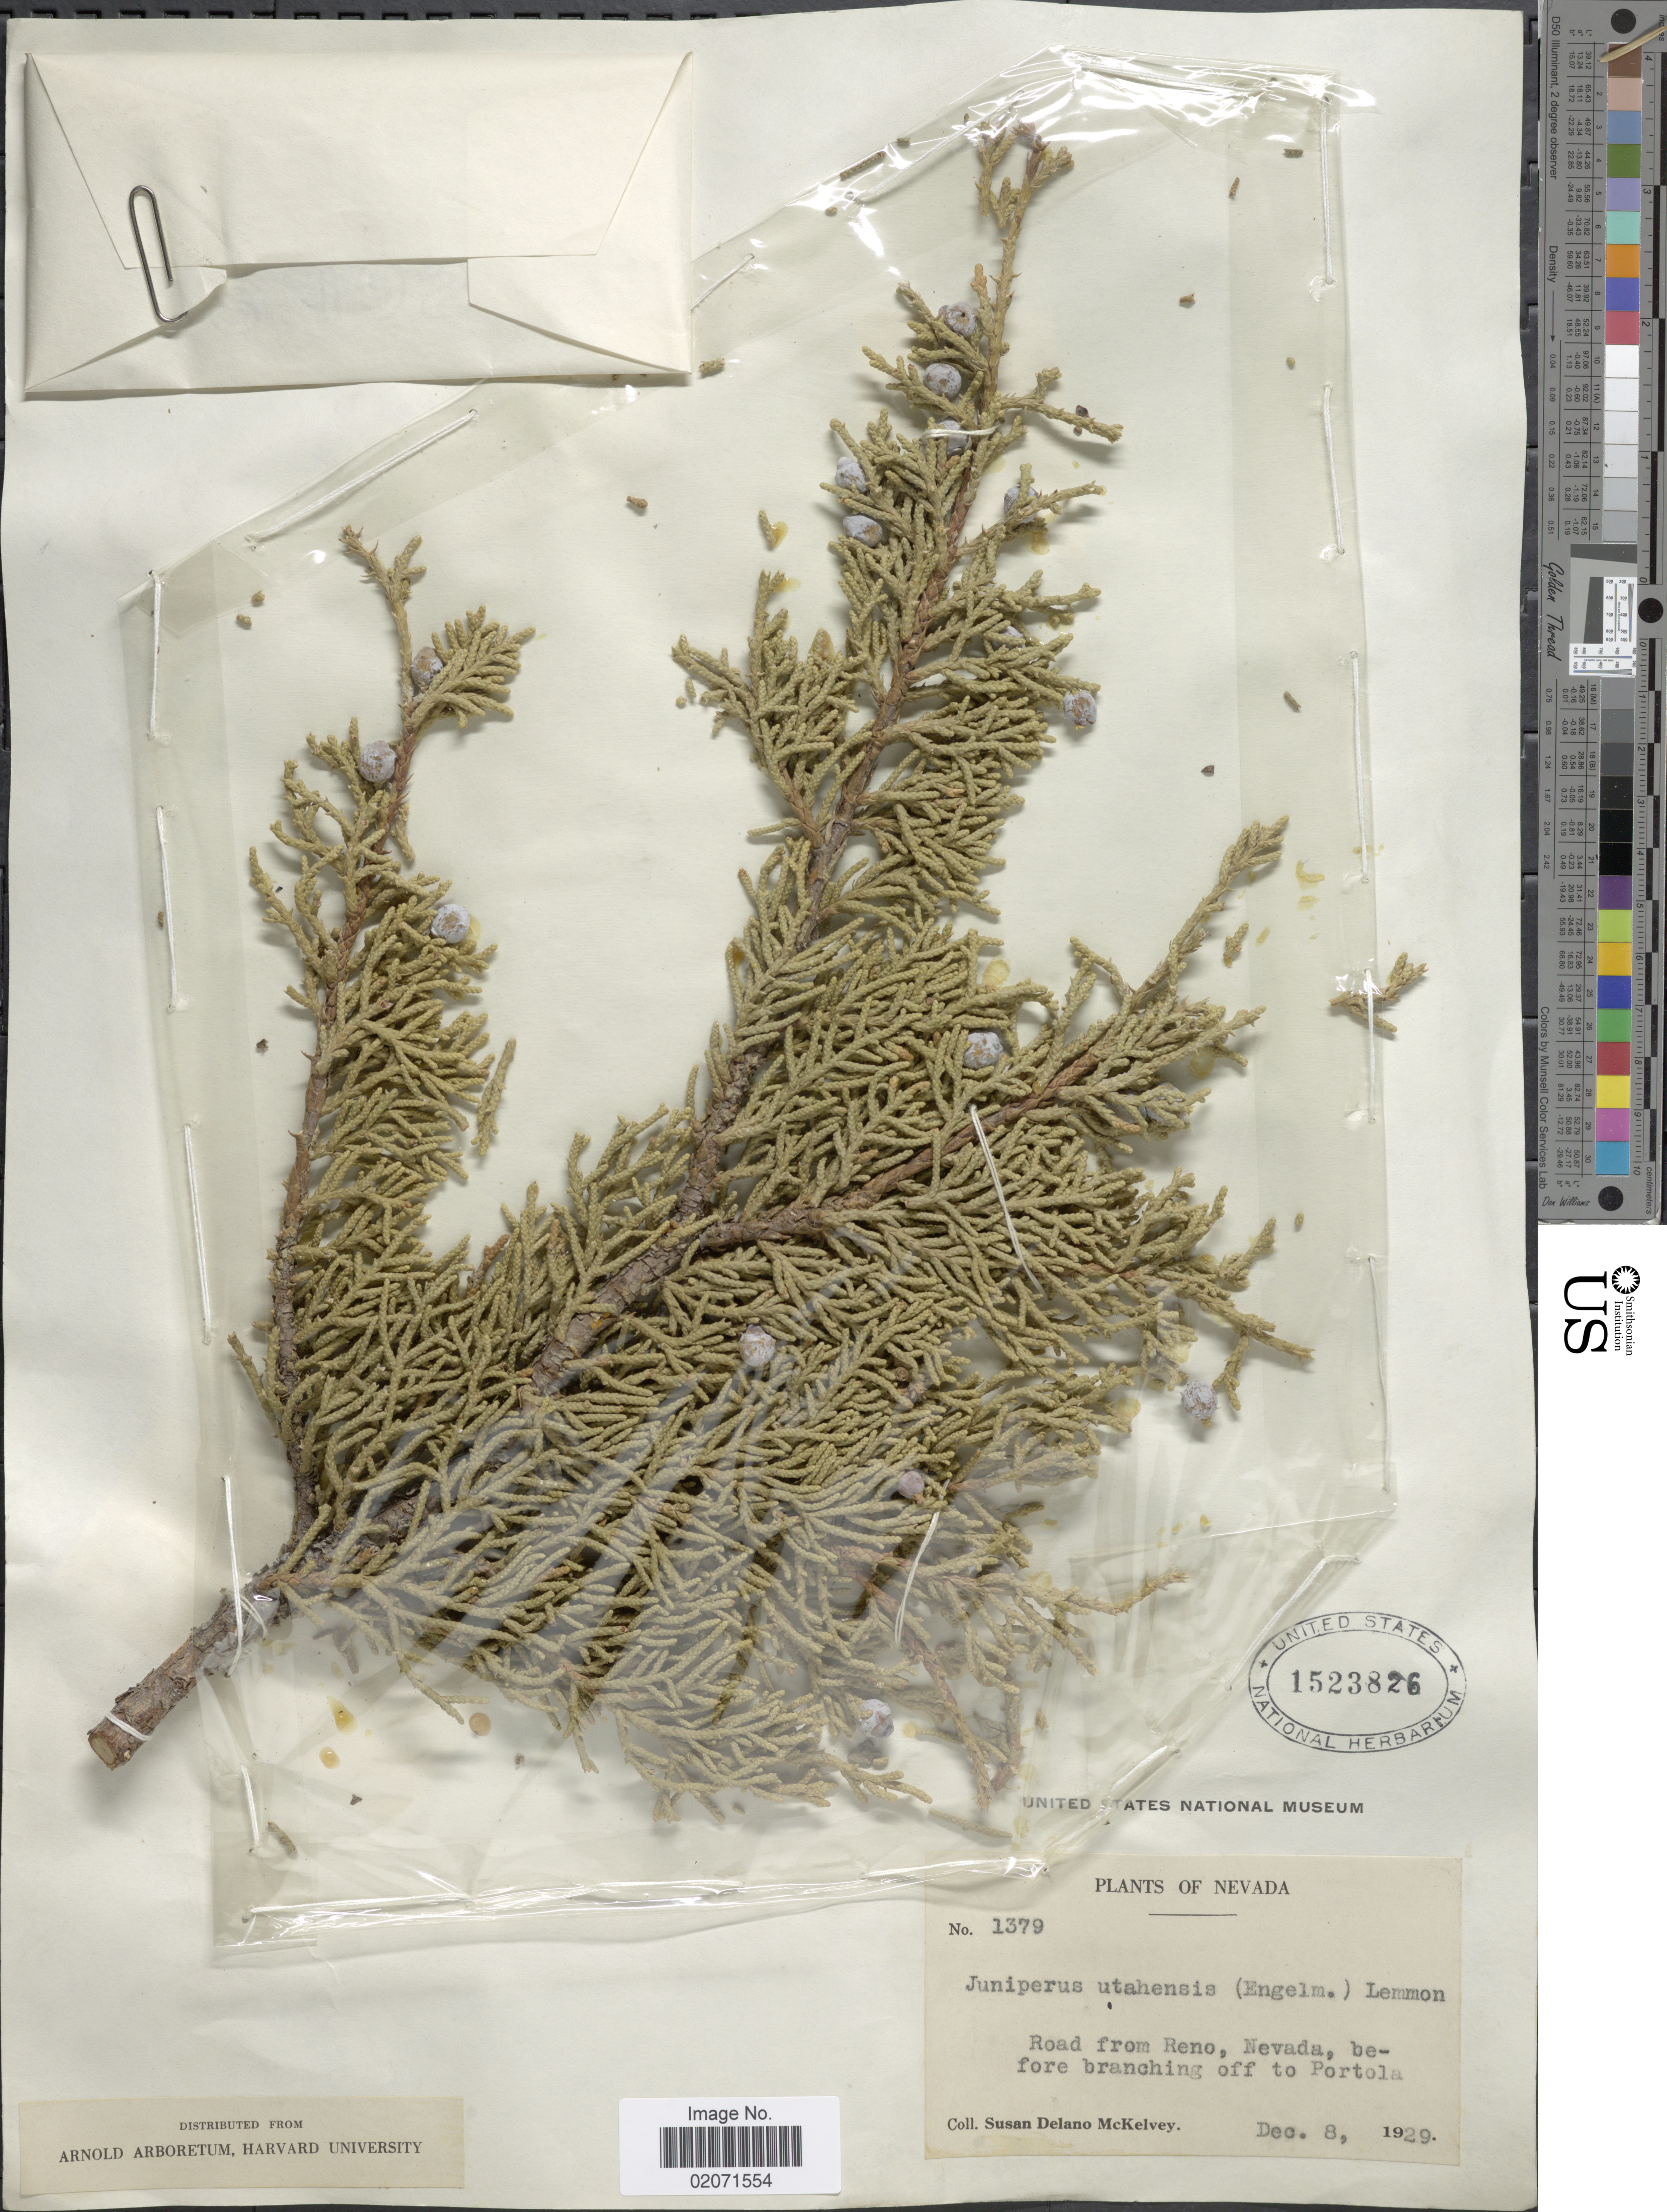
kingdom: Plantae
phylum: Tracheophyta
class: Pinopsida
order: Pinales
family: Cupressaceae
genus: Juniperus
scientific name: Juniperus osteosperma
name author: (Torr.) Little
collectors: S. A. McKelvey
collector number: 1379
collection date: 1929-12-08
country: United States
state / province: Nevada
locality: Road from Reno, Nevada, before branching off to Portola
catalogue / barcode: US 1523826